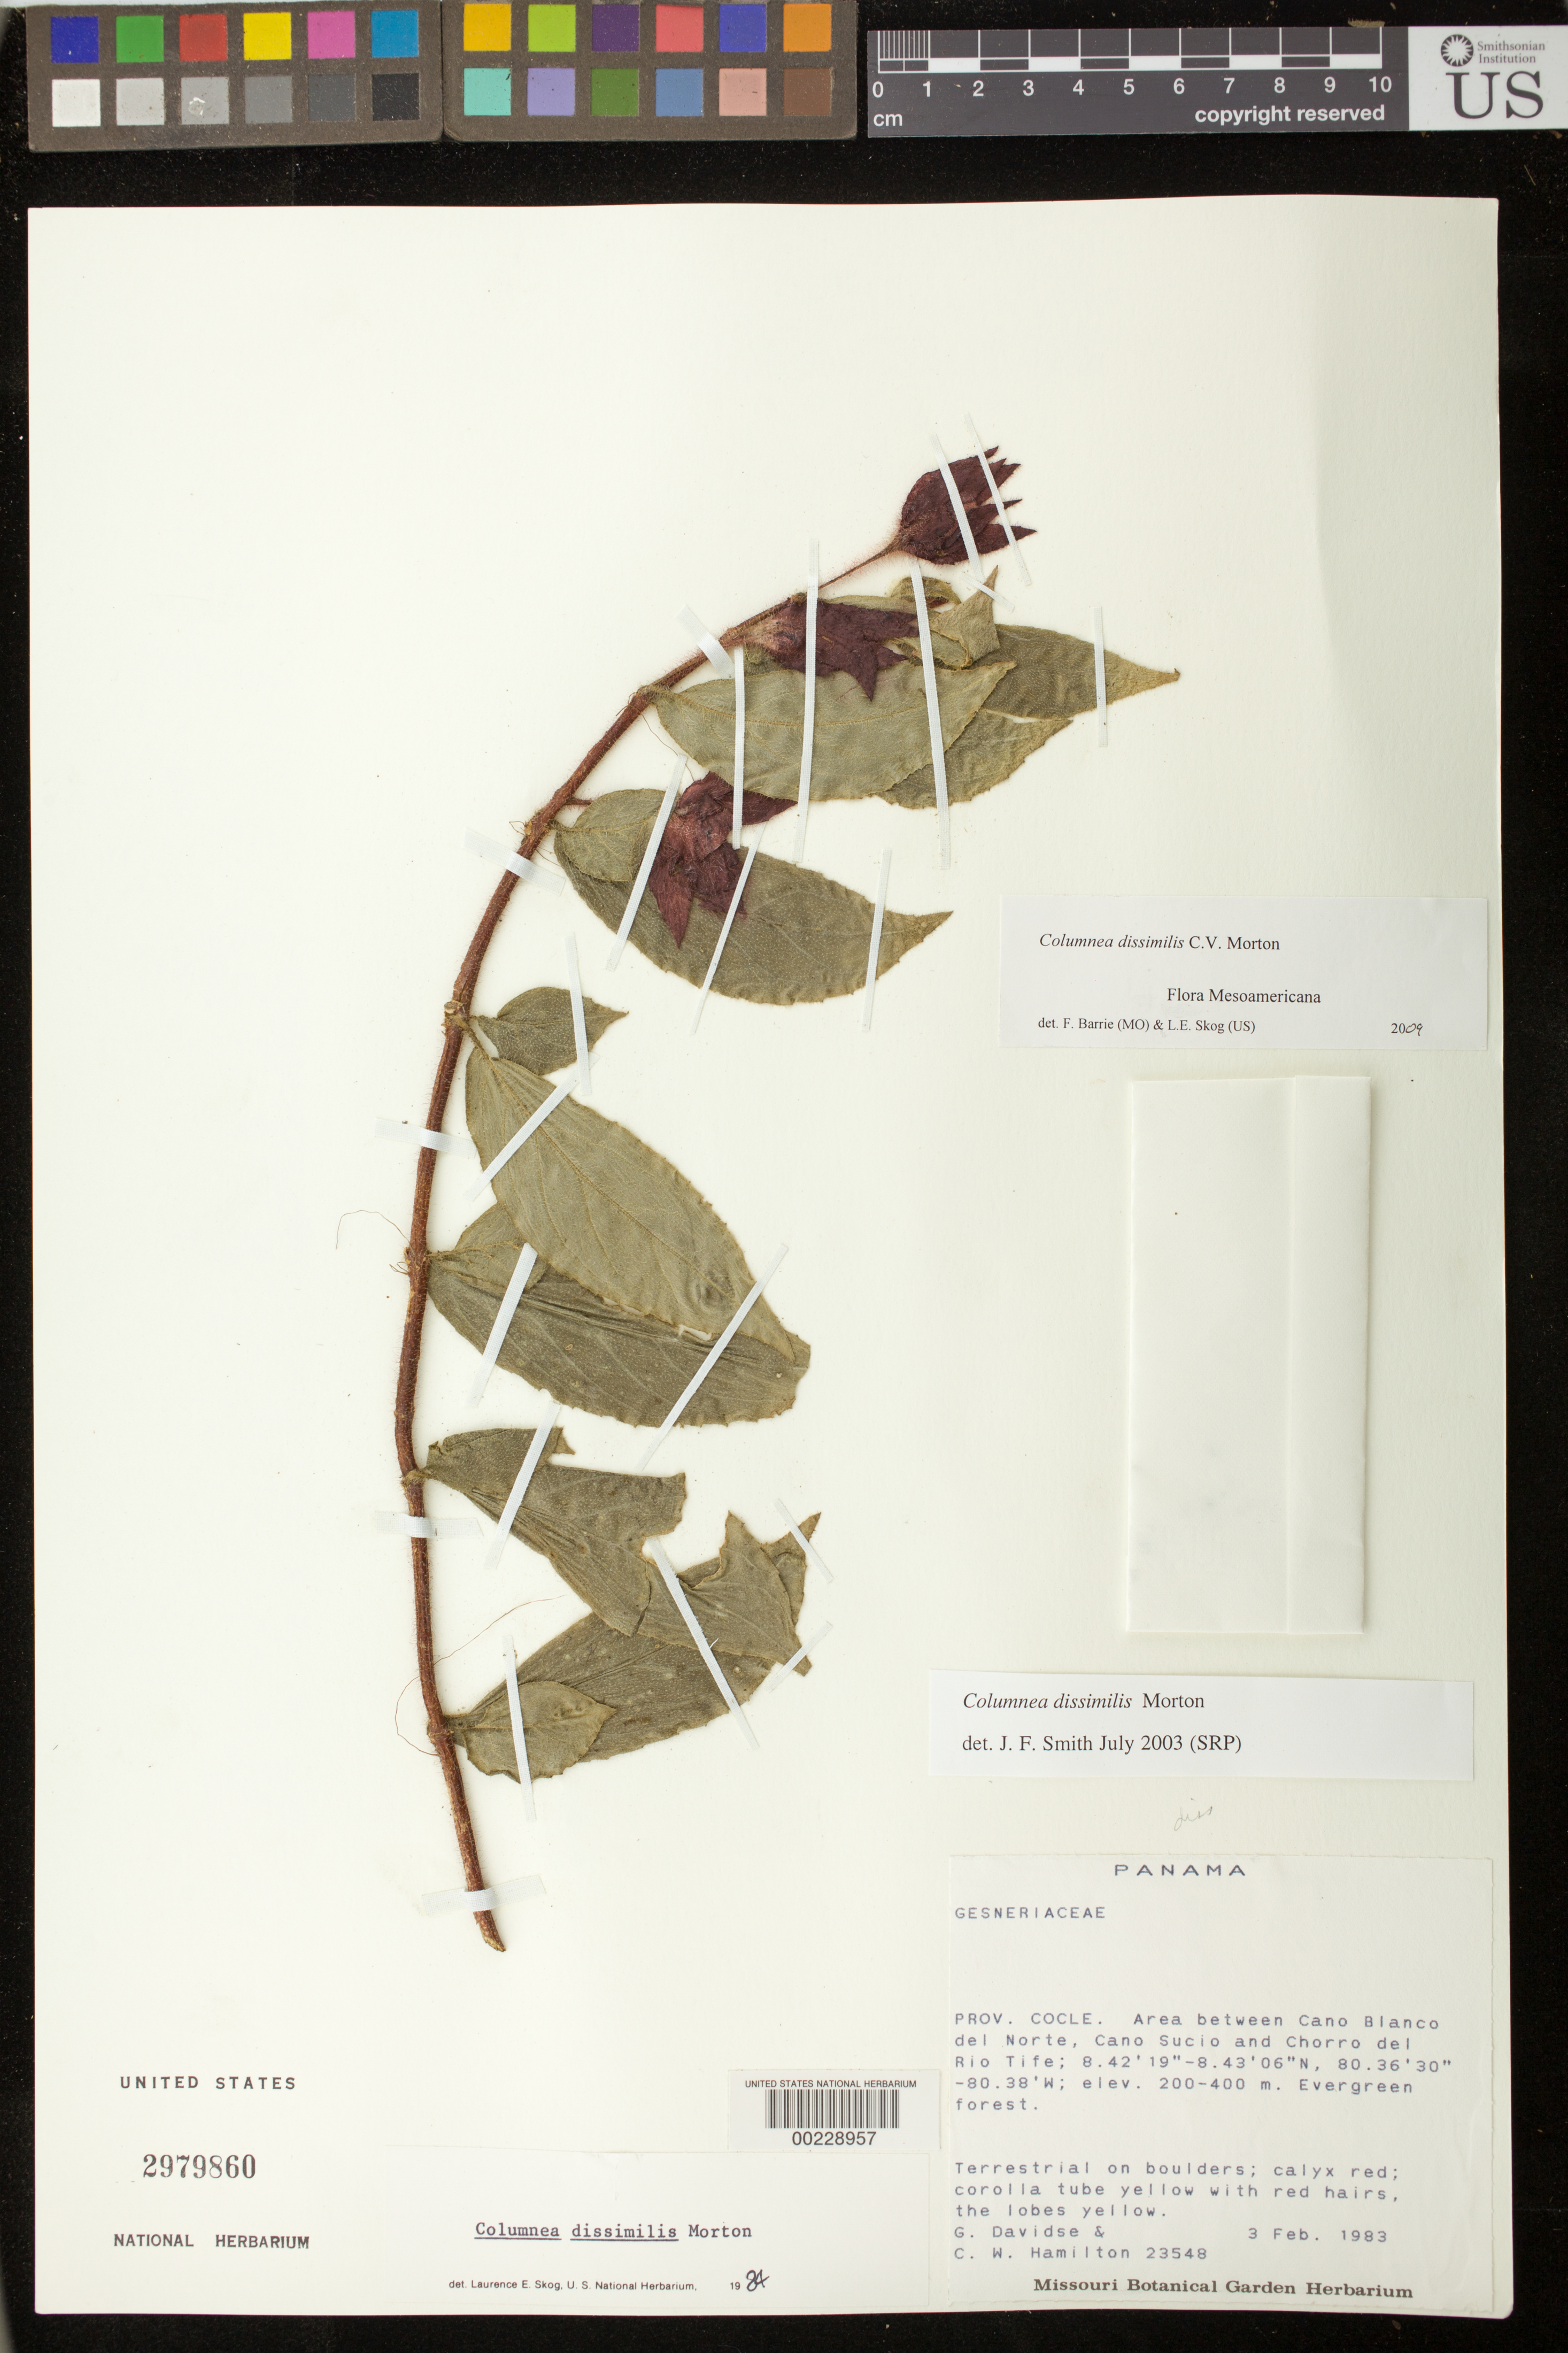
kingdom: Plantae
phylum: Tracheophyta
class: Magnoliopsida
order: Lamiales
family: Gesneriaceae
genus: Columnea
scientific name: Columnea dissimilis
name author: C.V. Morton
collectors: G. Davidse & C. W. Hamilton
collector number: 23548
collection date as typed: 03 Feb 1983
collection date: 1983-02-03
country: Panama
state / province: Coclé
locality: Area between Cano Blanco del Norte, Cano Sucio and Chorro del Rio Tife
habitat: Evergreen forest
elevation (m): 200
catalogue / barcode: US 2979860